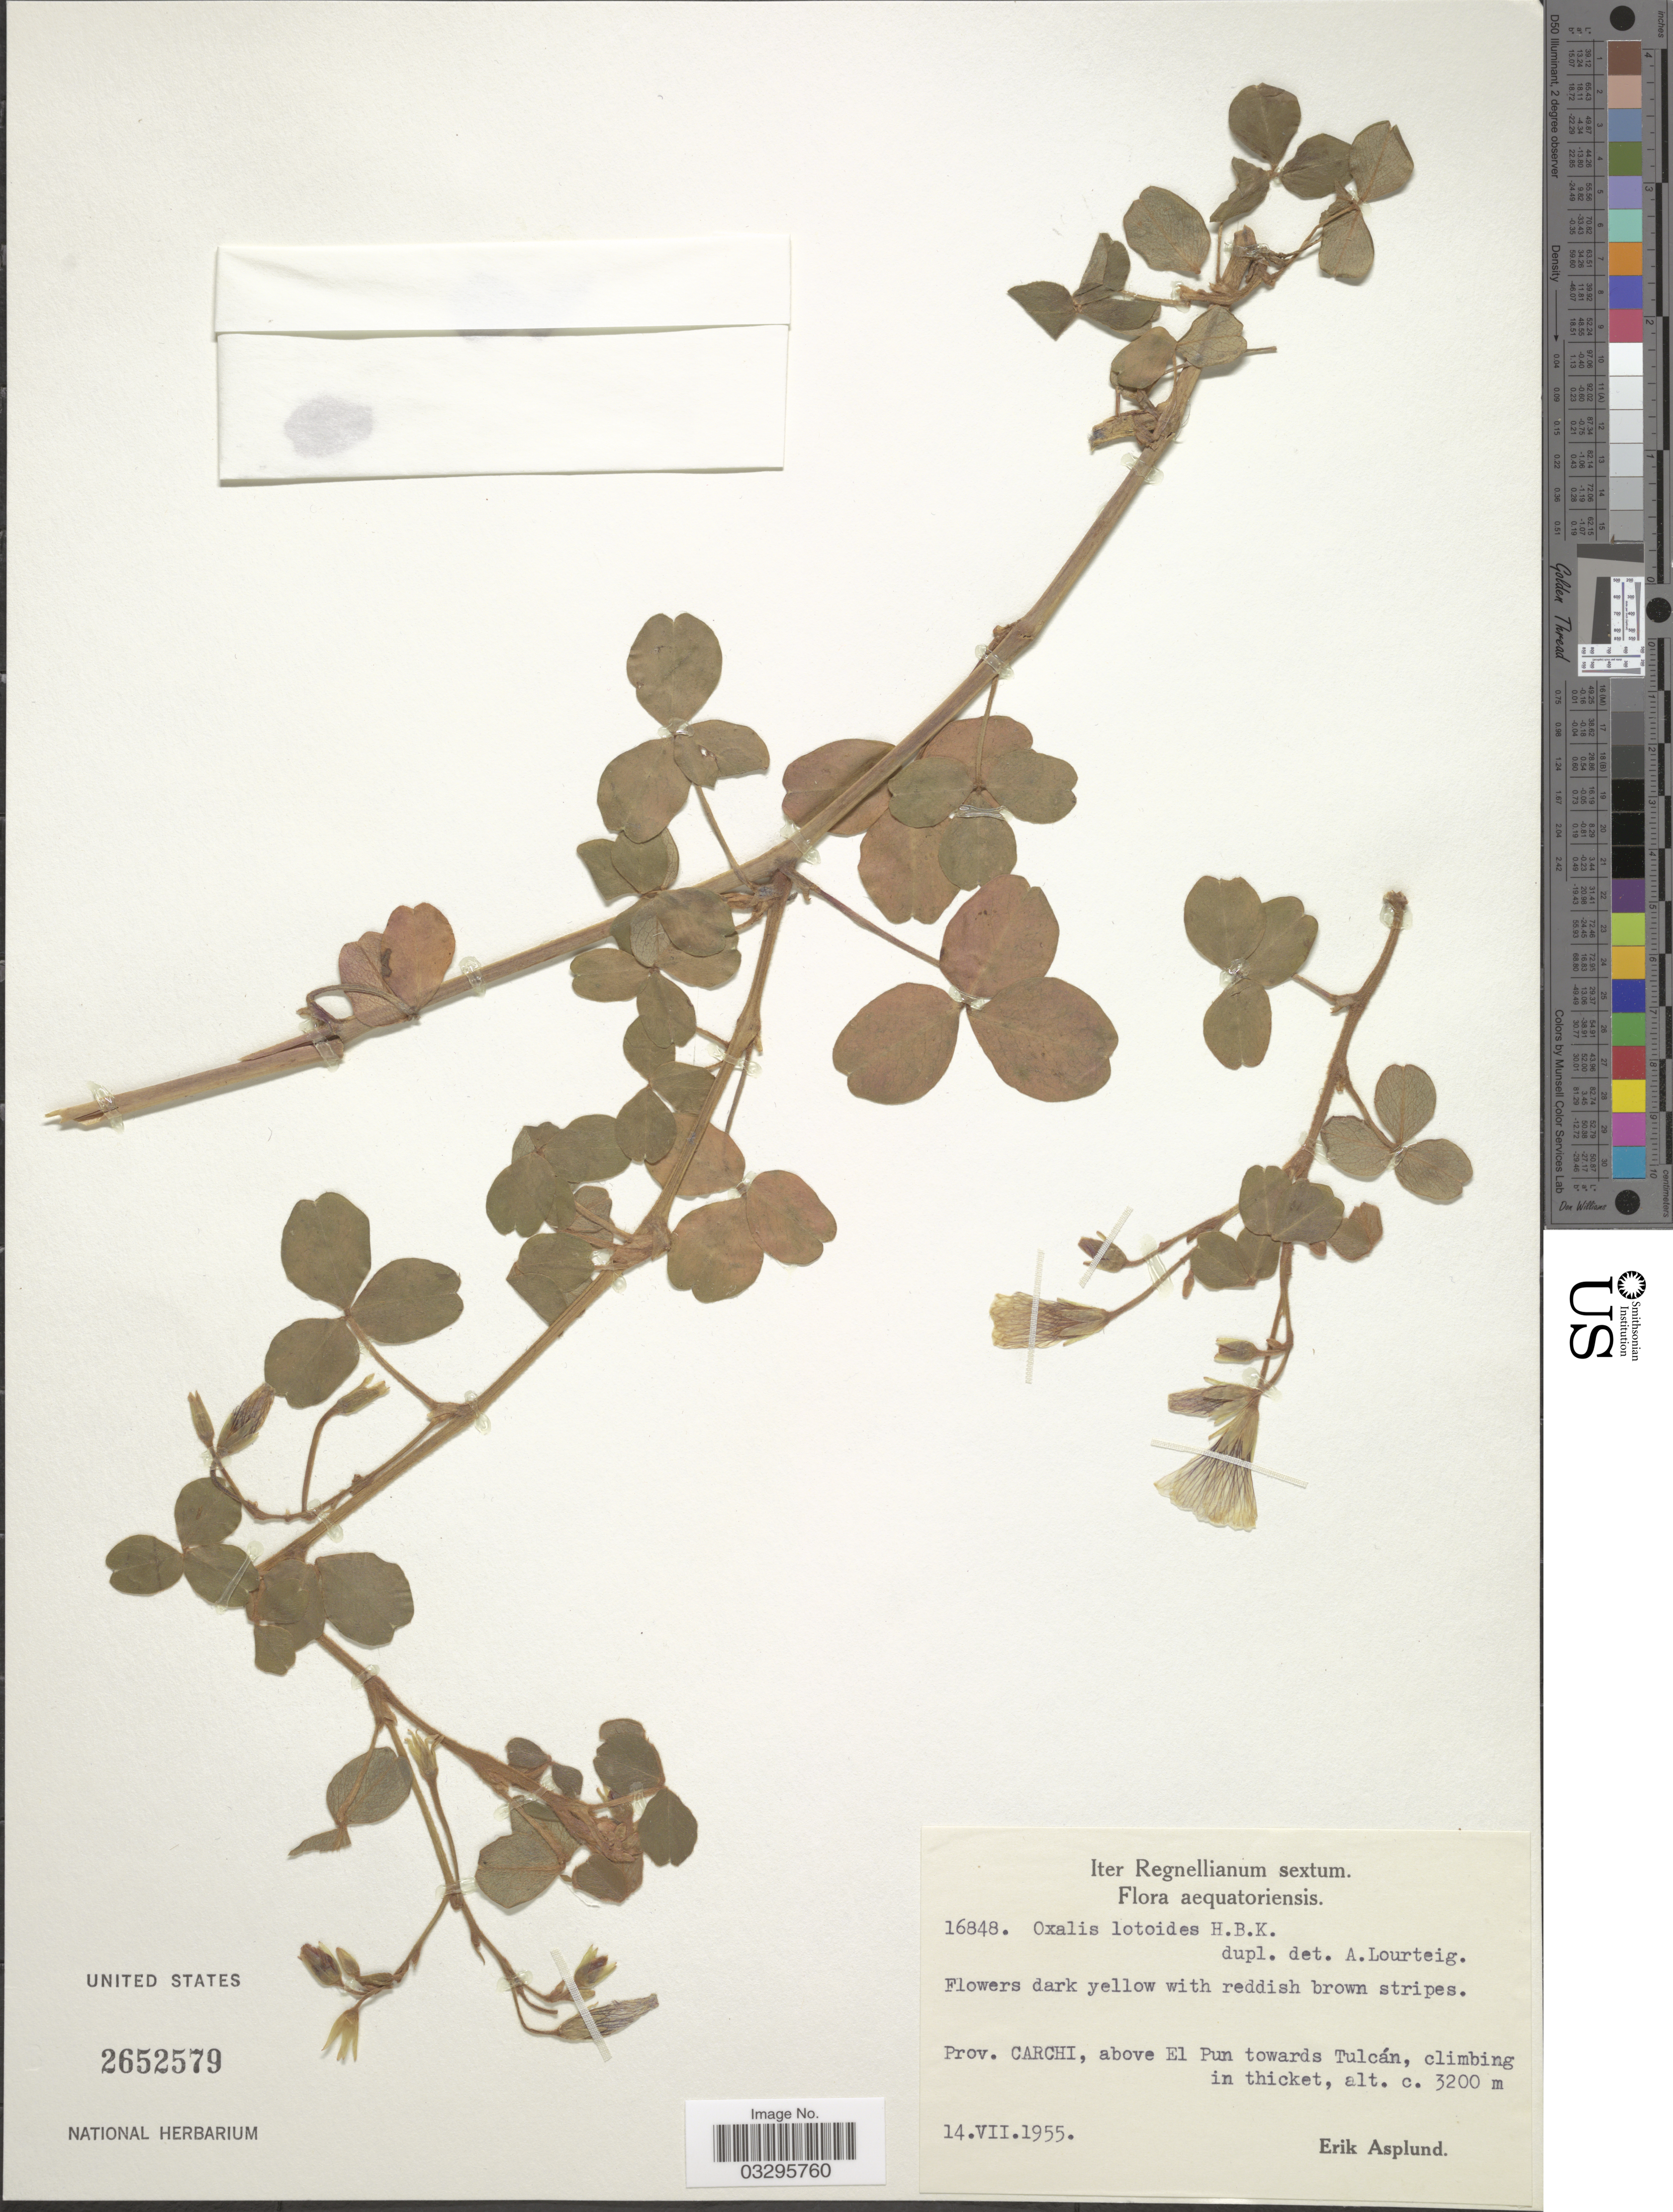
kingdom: Plantae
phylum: Tracheophyta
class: Magnoliopsida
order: Oxalidales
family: Oxalidaceae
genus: Oxalis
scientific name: Oxalis lotoides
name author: Kunth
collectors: E. Asplund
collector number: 16848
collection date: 1955-08-14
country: Ecuador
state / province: Carchi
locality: Above El Pun towards Tulcán.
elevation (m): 3200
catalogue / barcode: US 2652579